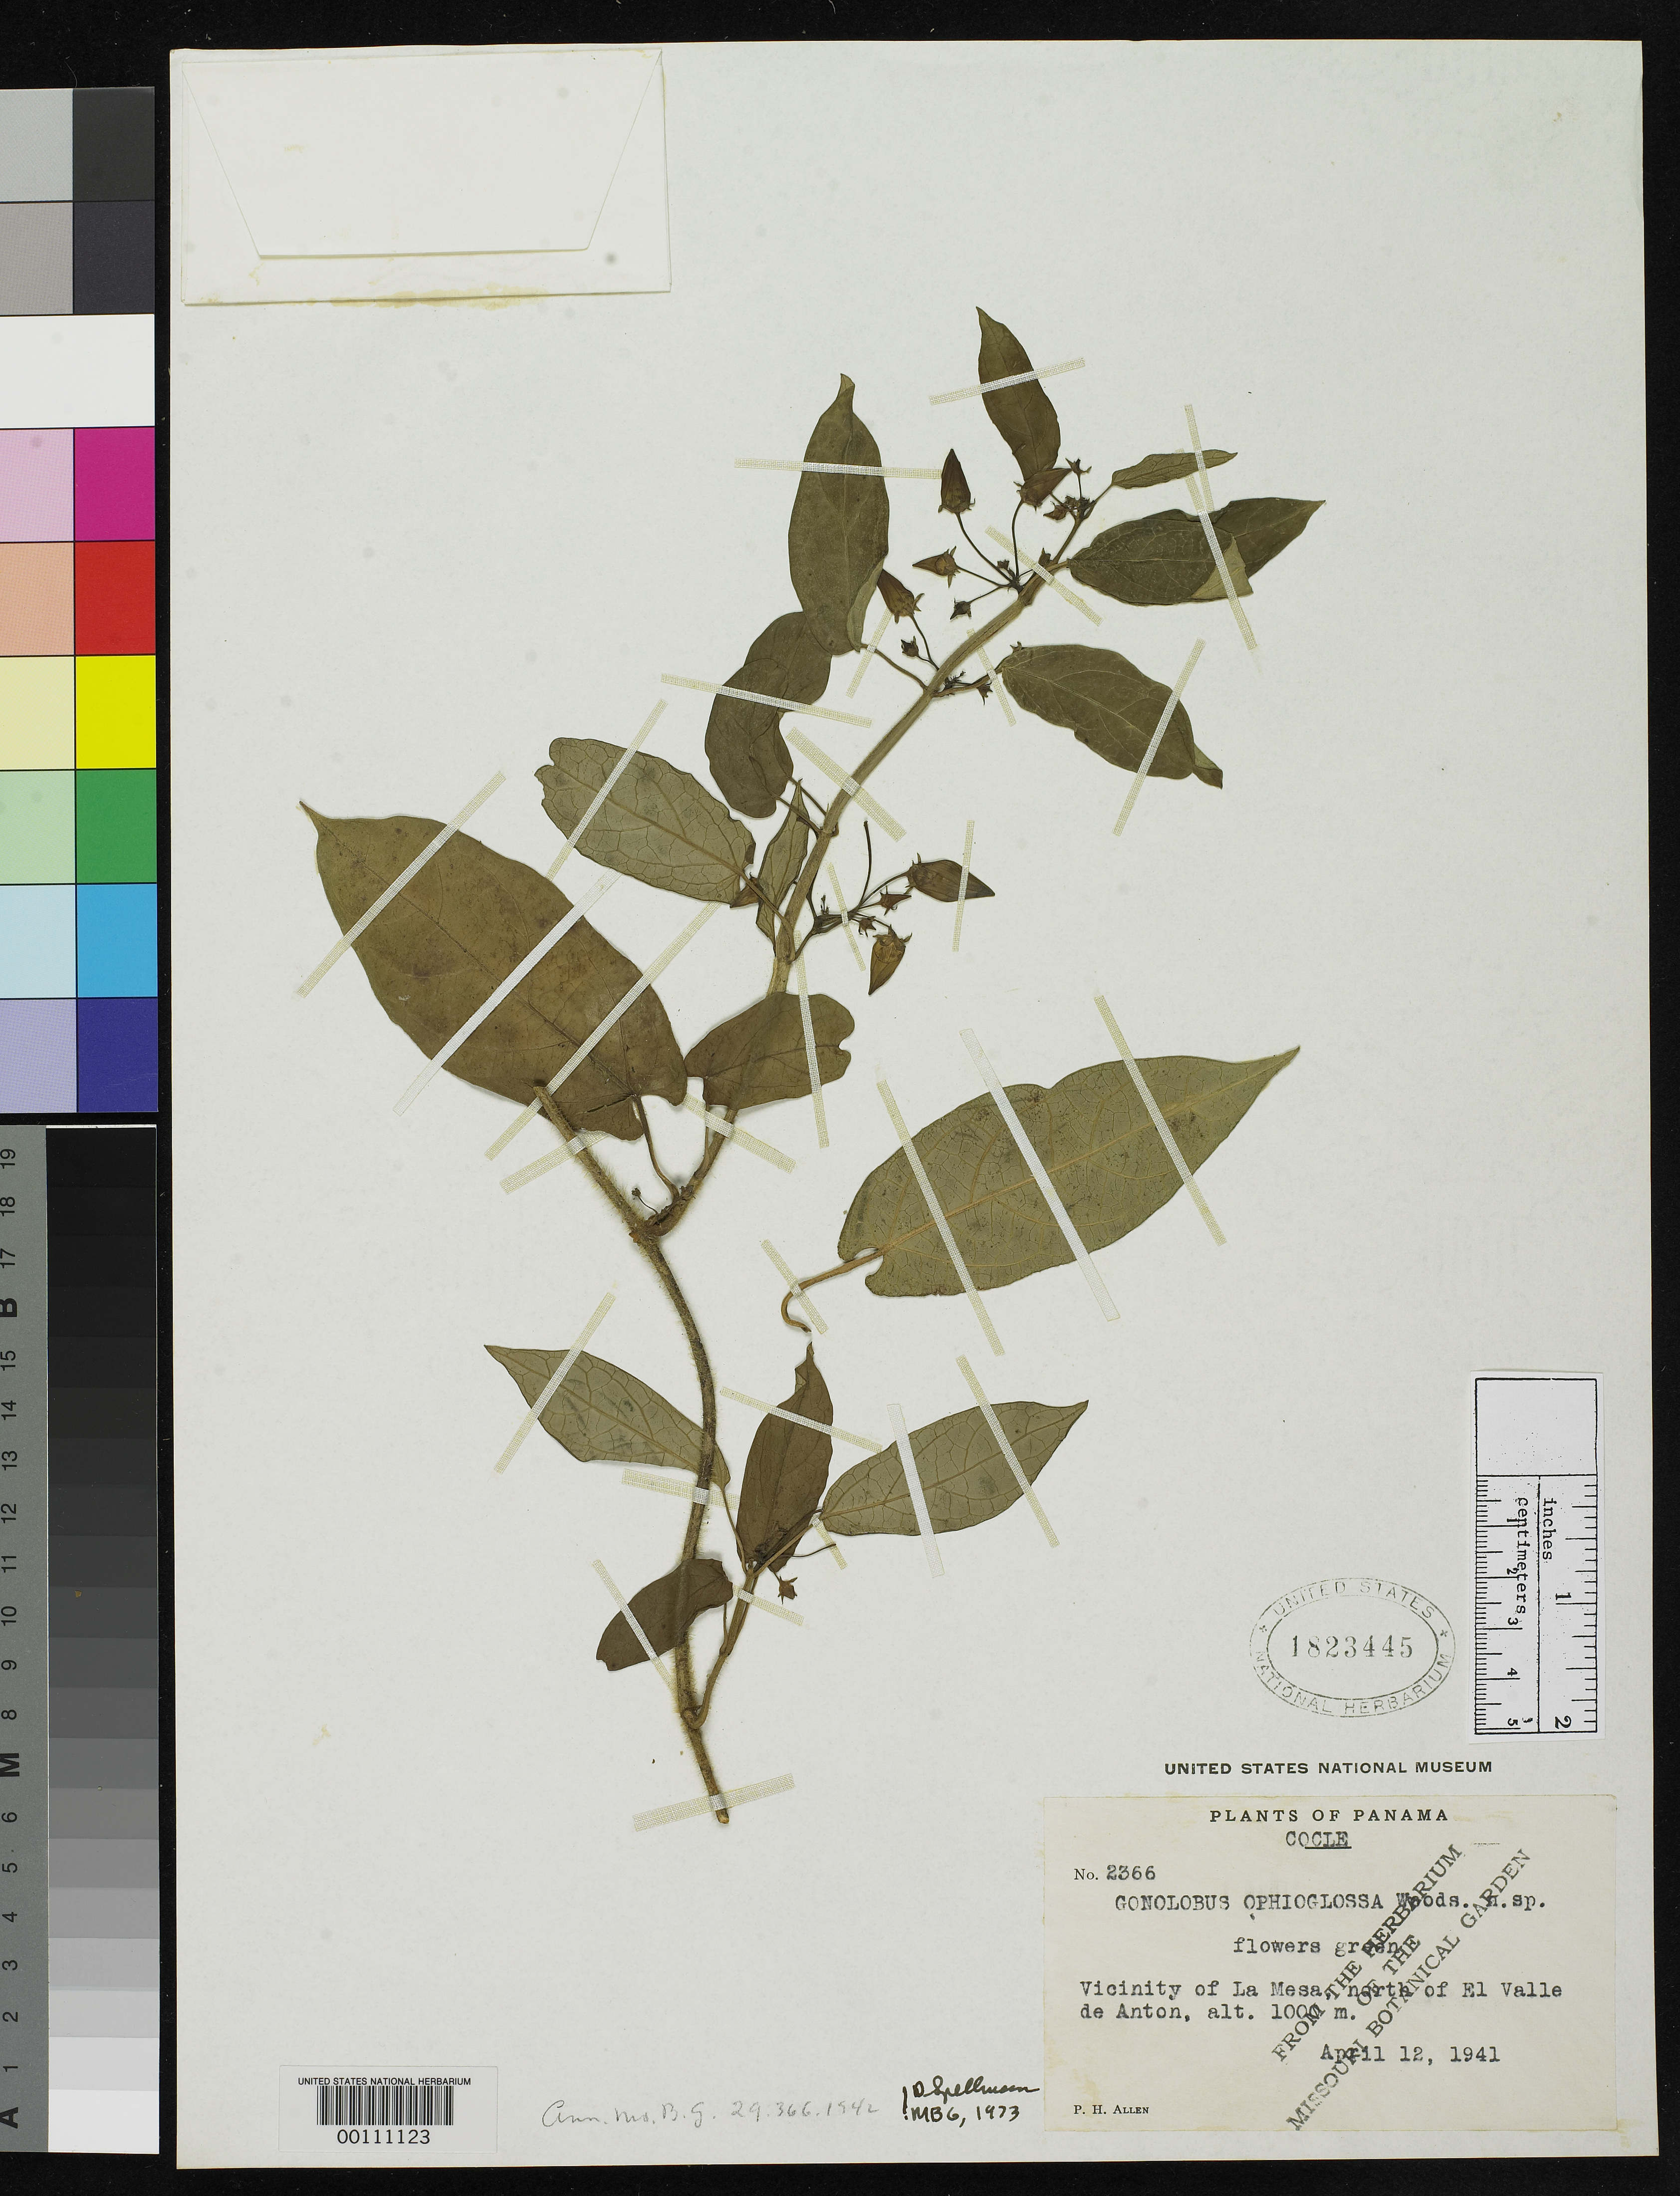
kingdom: Plantae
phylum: Tracheophyta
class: Magnoliopsida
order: Gentianales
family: Apocynaceae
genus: Gonolobus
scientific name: Gonolobus ophioglossa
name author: Woodson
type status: Isotype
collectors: P. H. Allen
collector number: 2366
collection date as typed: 12 Apr 1941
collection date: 1941-04-12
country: Panama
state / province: Coclé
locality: Vicinity of La Mesa, N of el Valle De Anton.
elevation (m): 1000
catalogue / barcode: US 1823445